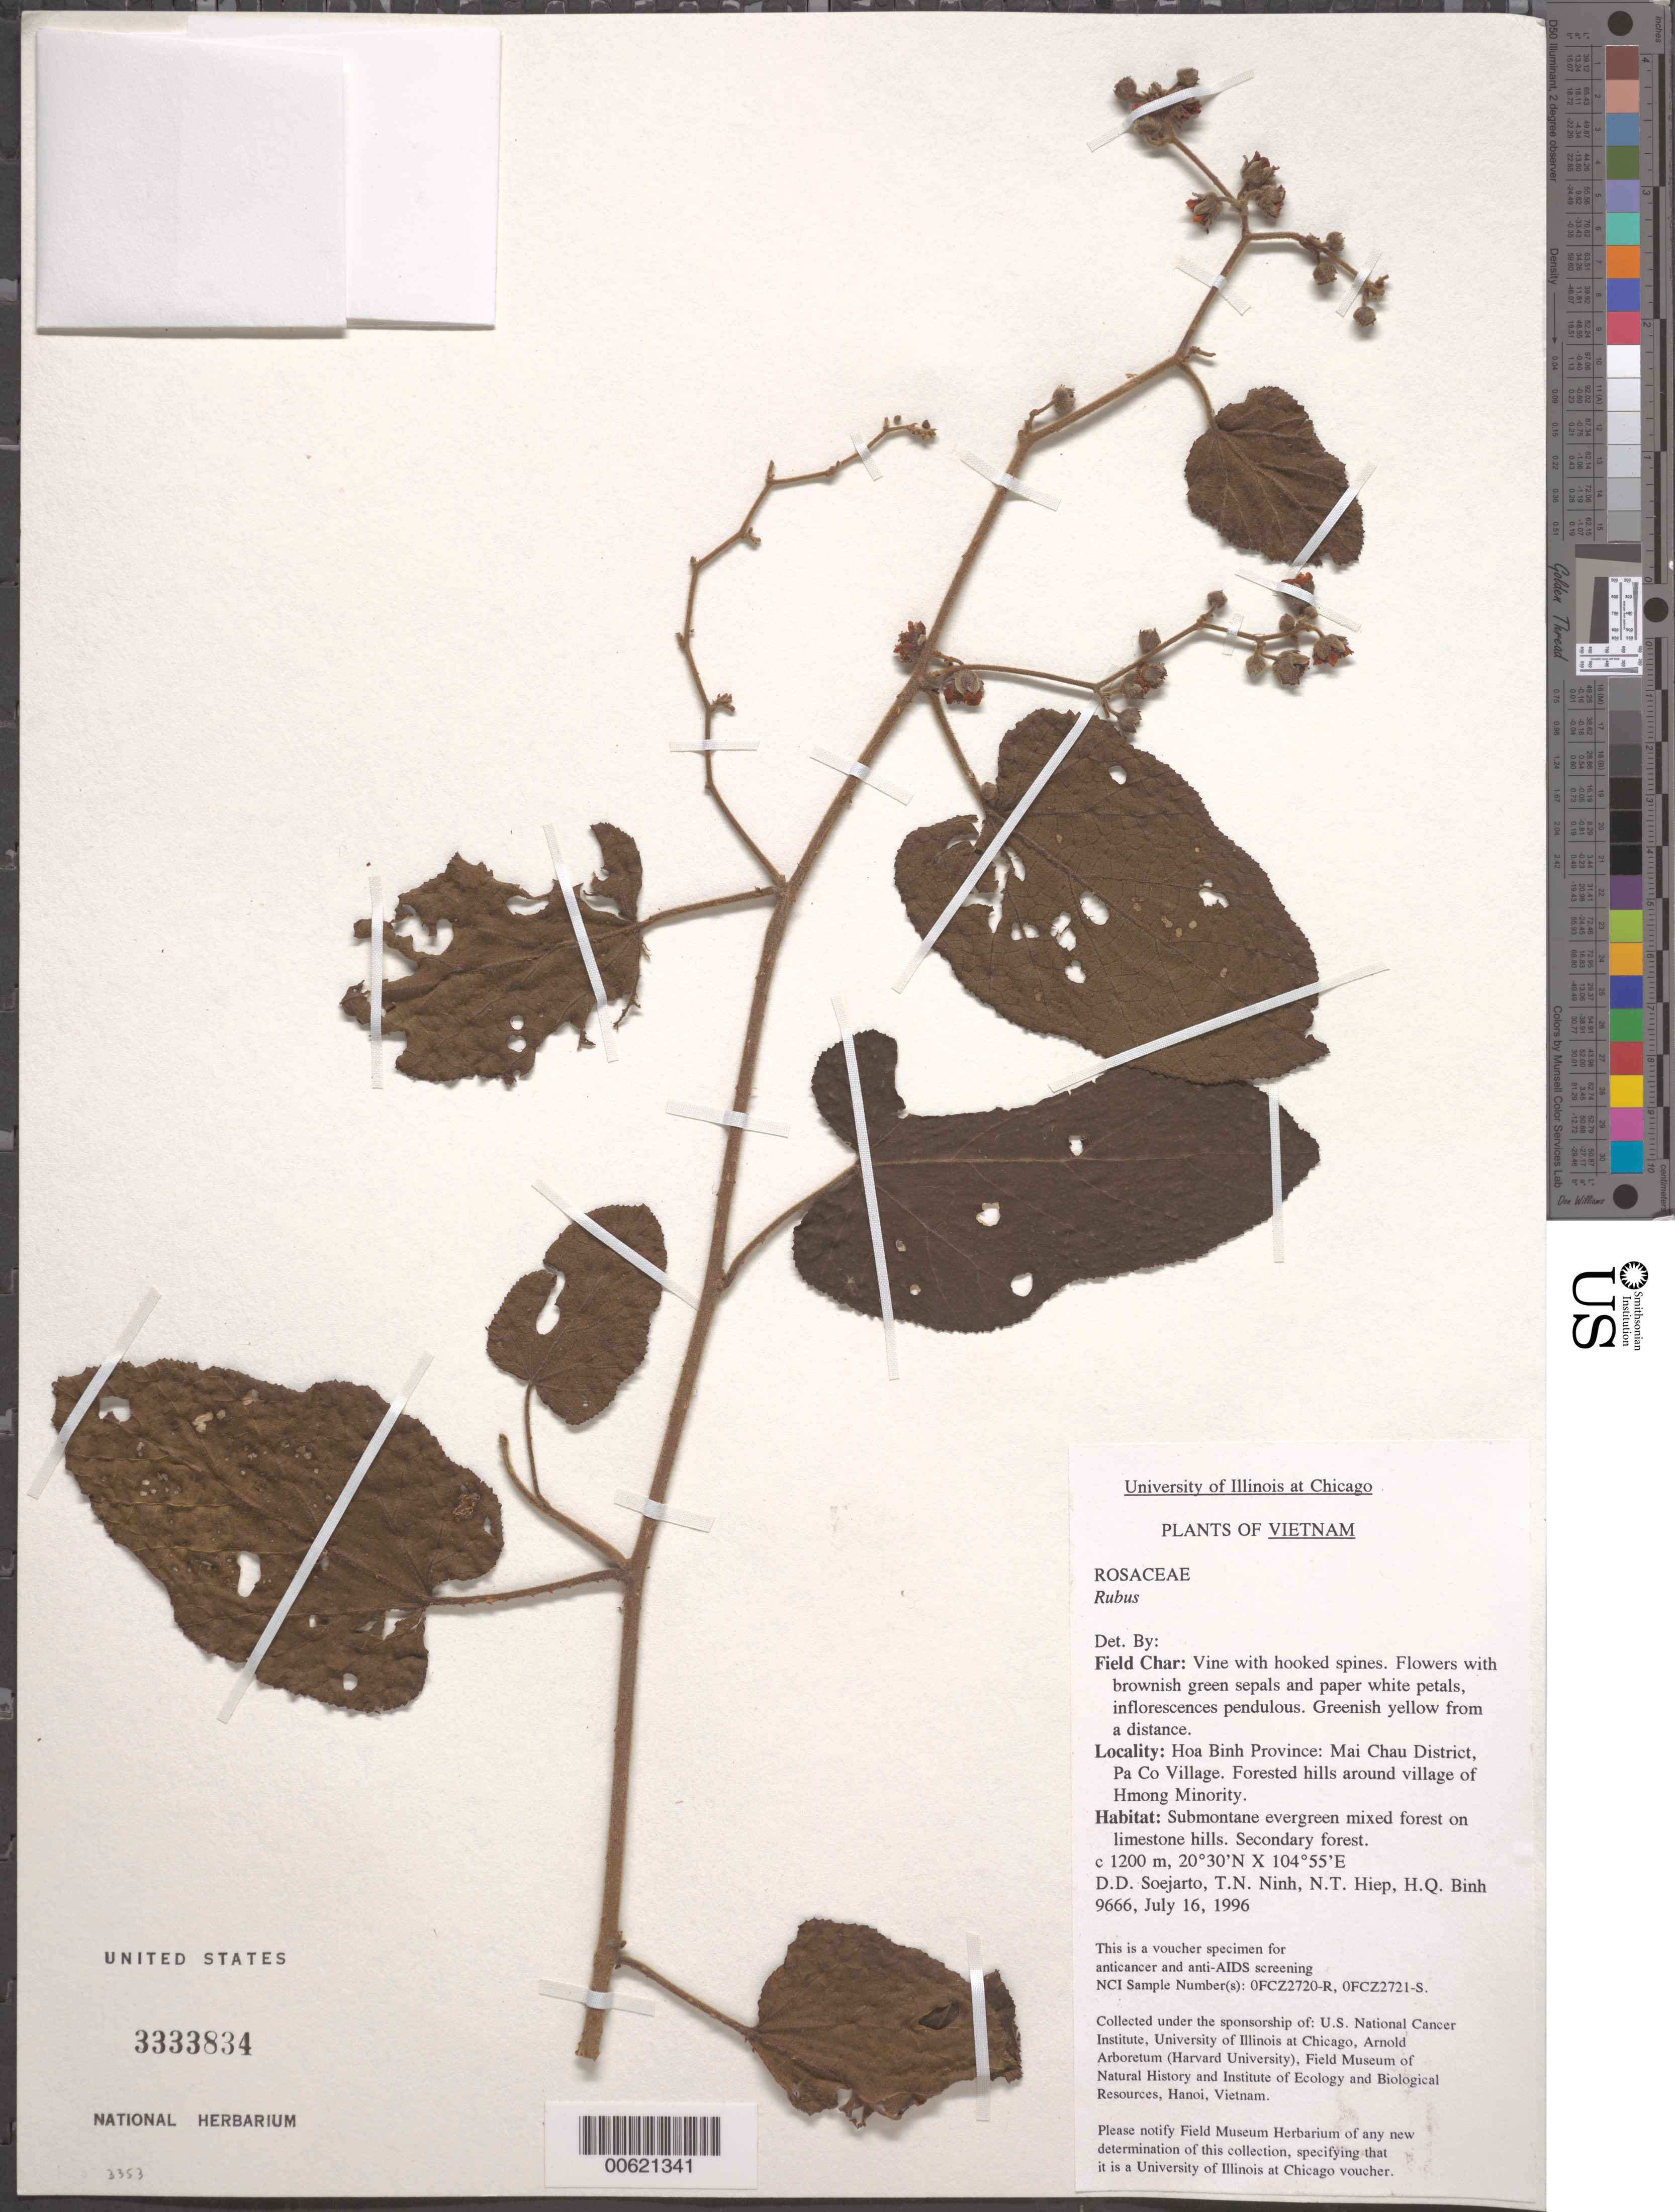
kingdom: Plantae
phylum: Tracheophyta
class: Magnoliopsida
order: Rosales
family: Rosaceae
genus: Rubus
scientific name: Rubus sp.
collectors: T. N. Ninh, N. T. Hiep & H. Q. Binh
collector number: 9666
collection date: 1996-07-16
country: Vietnam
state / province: Hoa Binh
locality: Mai Chau District, Pa Co Village. Forested hills around village of Hmong Minority.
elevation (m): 1200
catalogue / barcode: US 3333834